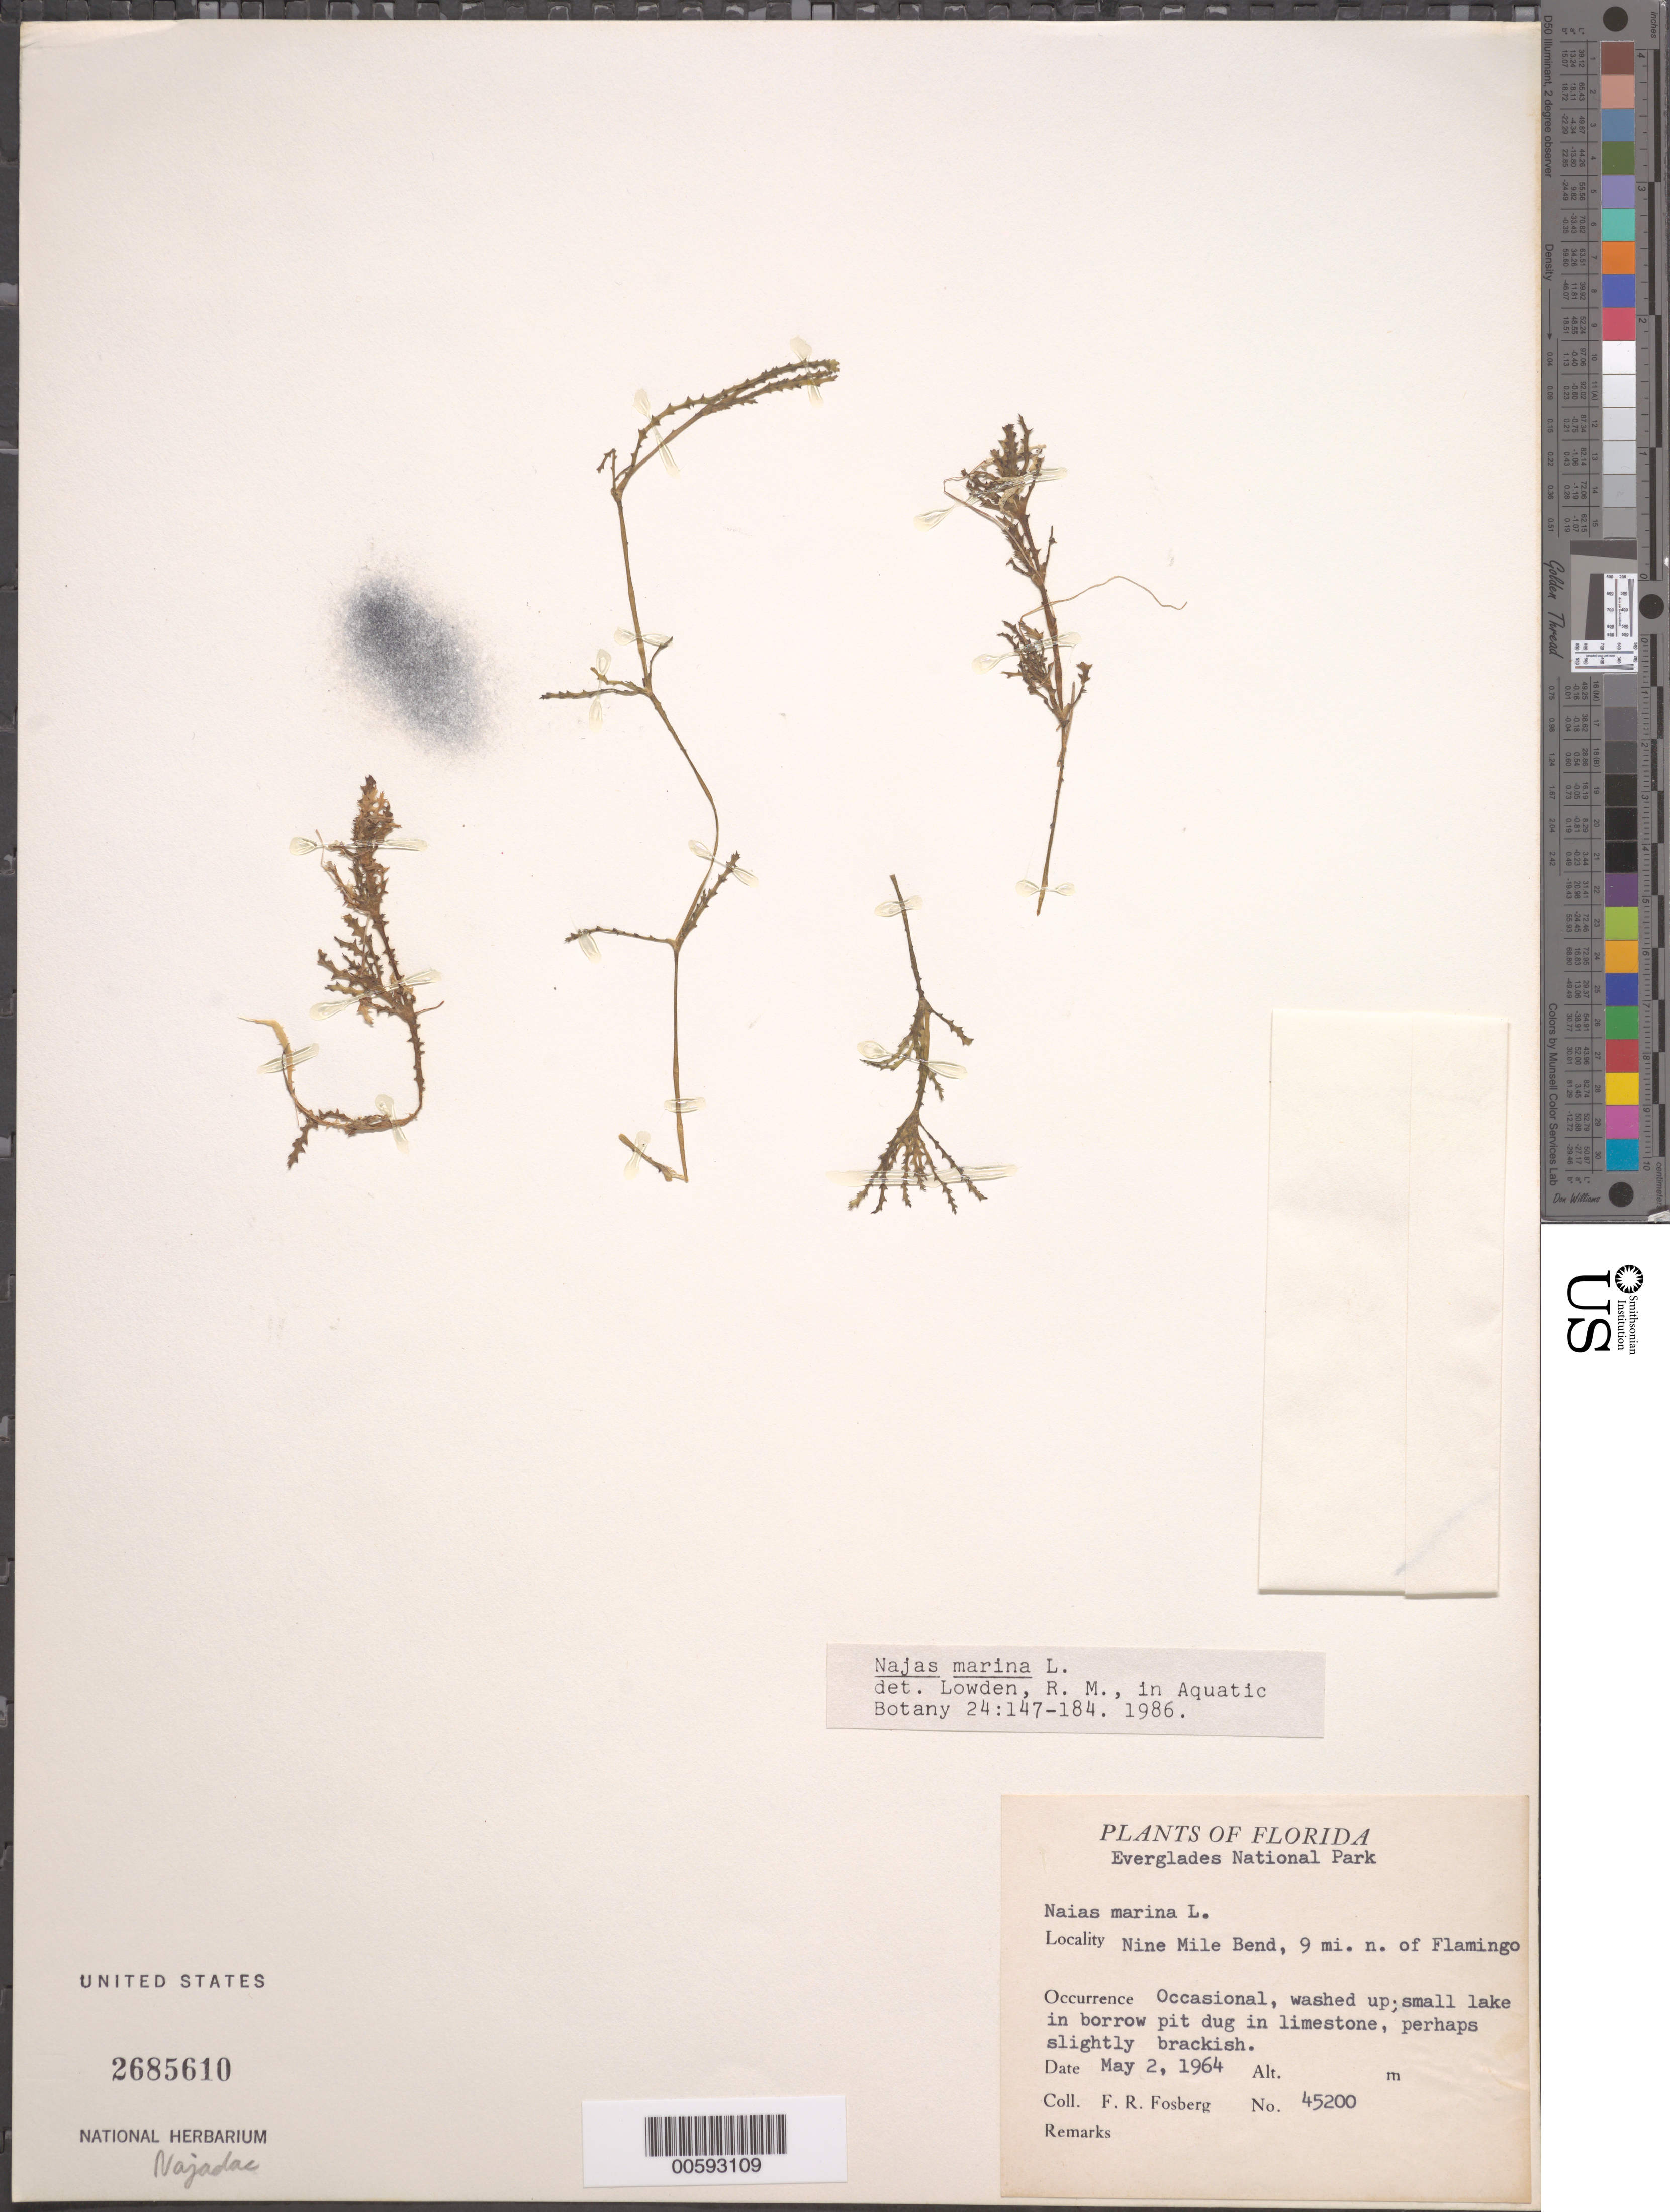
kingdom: Plantae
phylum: Tracheophyta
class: Liliopsida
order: Alismatales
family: Hydrocharitaceae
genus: Najas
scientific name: Najas marina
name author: L.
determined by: Haynes, R. R.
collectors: F. R. Fosberg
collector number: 45200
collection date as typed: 02 May 1964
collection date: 1964-05-02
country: United States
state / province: Florida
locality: Nine Mile Bend, N of Flamingo, Everglades National Park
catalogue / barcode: US 2685610